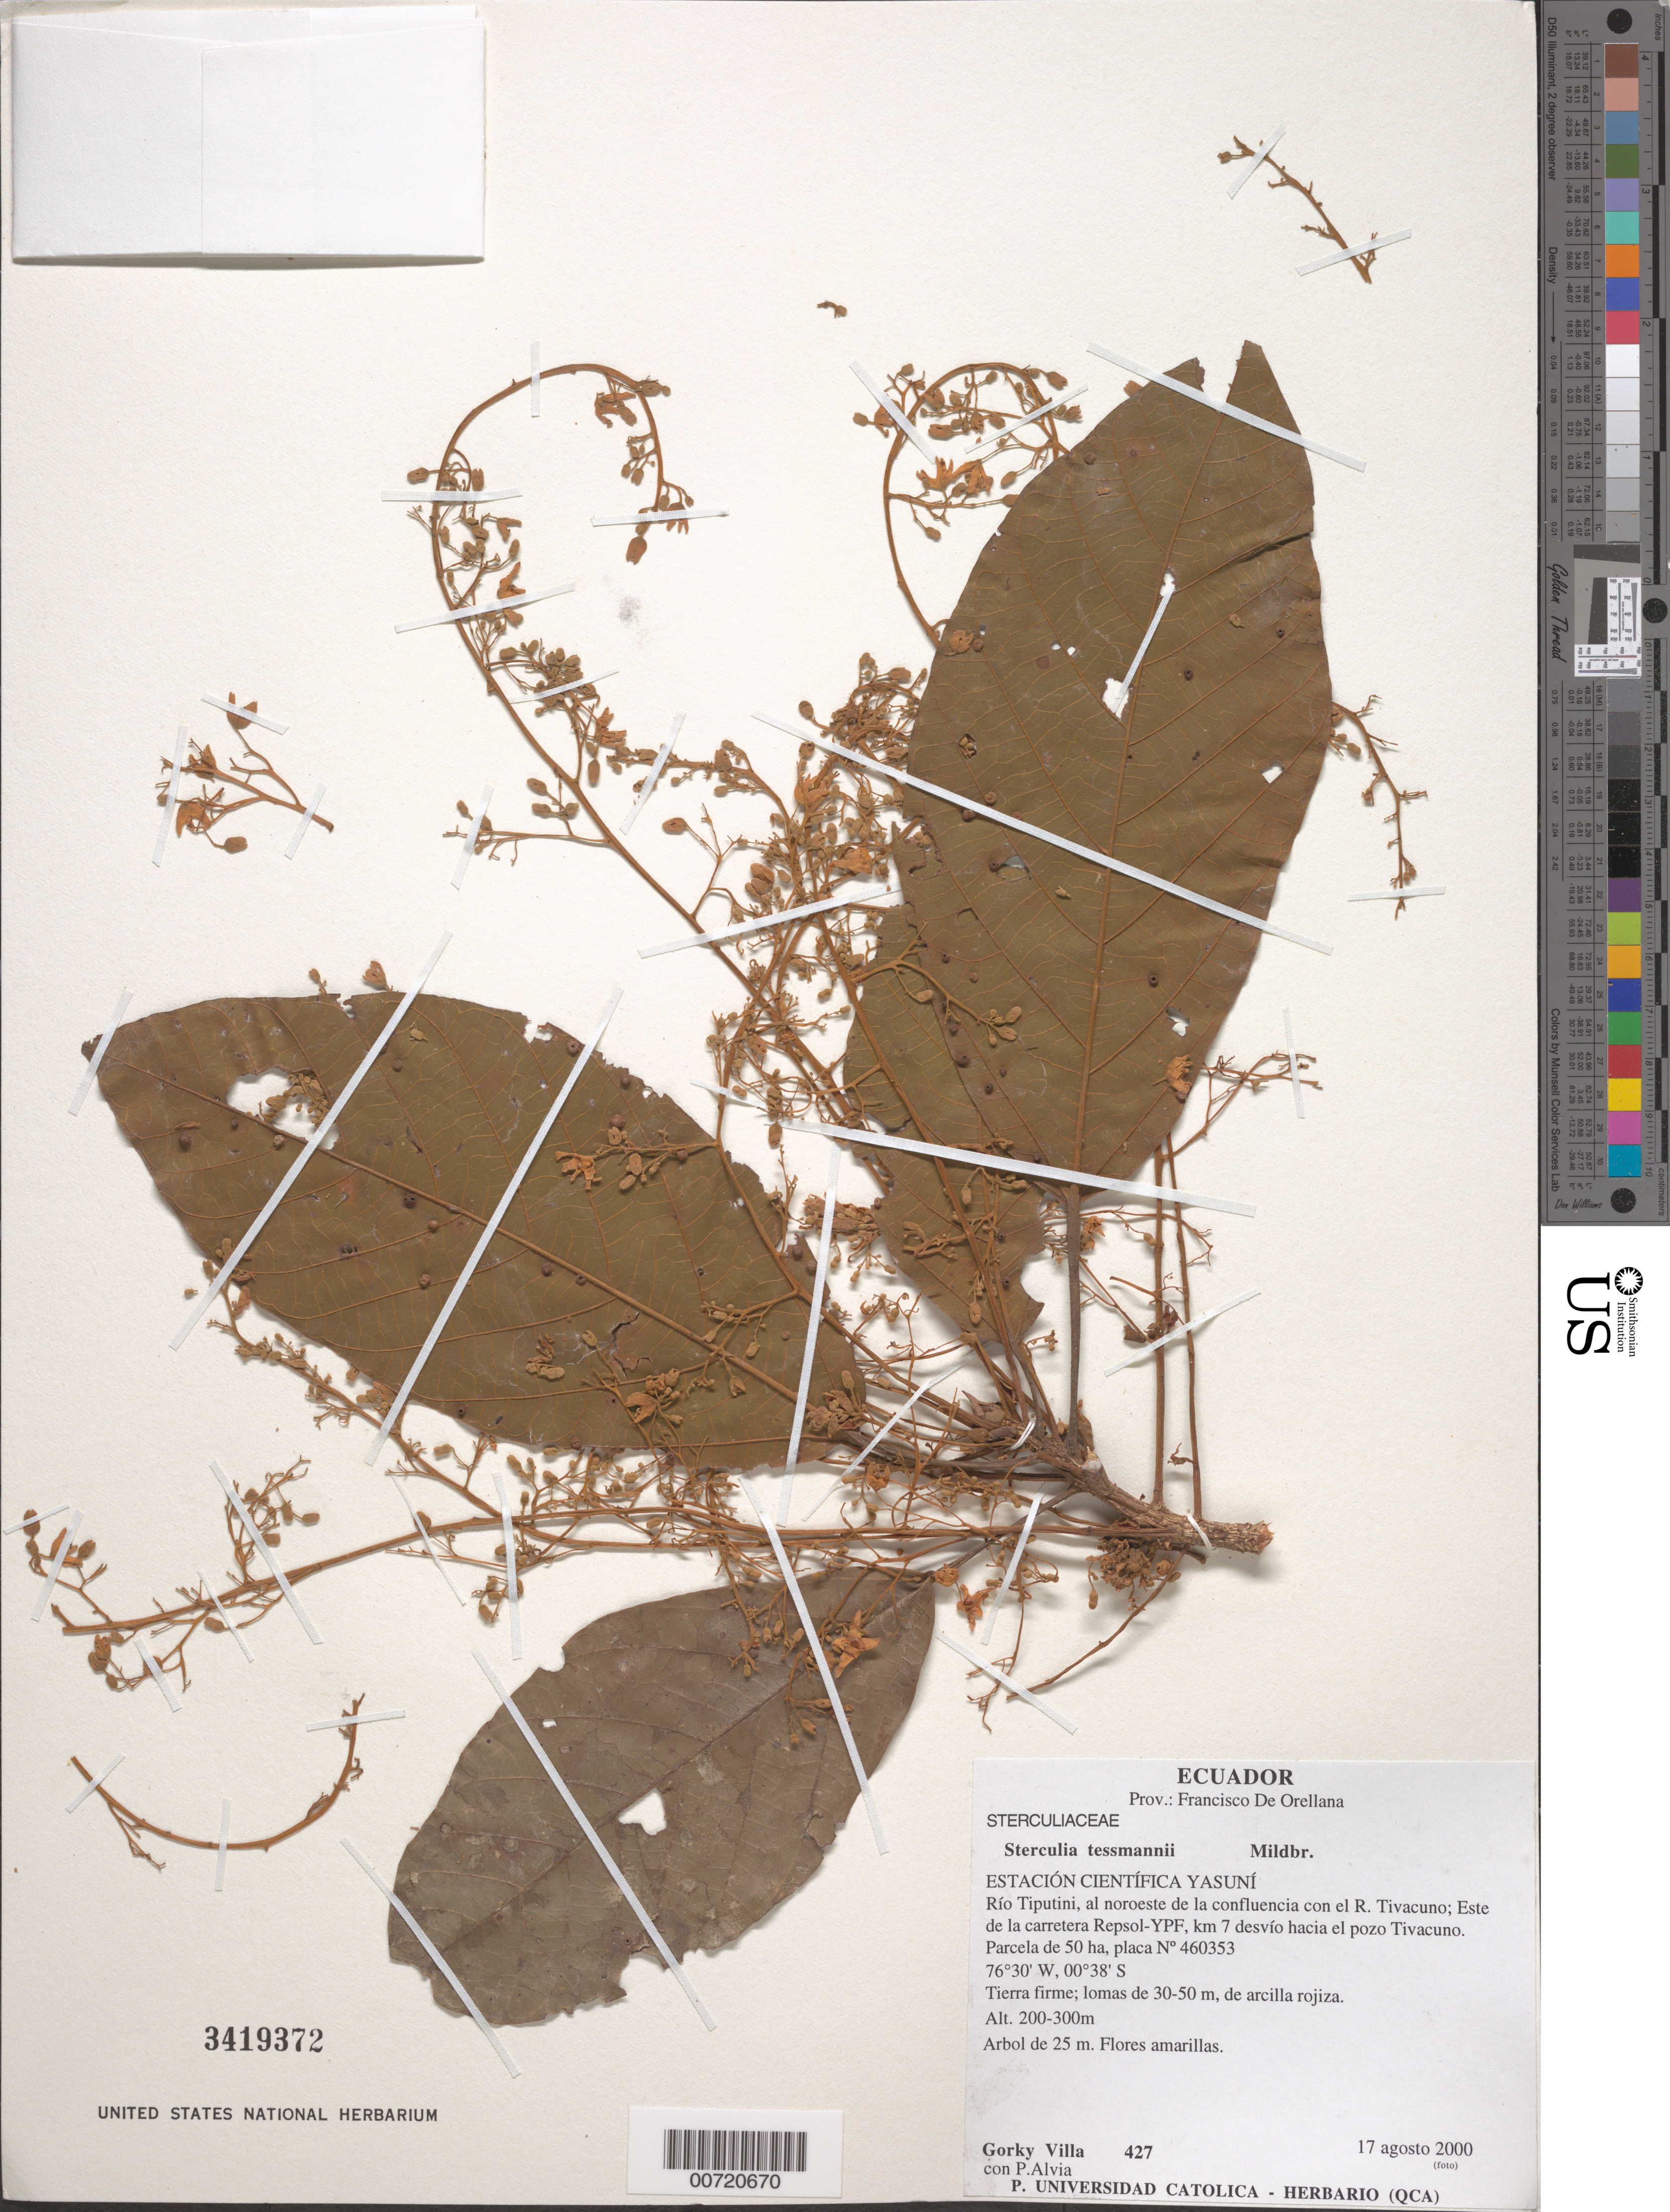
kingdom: Plantae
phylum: Tracheophyta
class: Magnoliopsida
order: Malvales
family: Malvaceae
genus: Sterculia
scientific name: Sterculia tessmannii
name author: Mildbr.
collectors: G. Villa & P. Alvia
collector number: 427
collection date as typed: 17 Aug 2000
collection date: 2000-08-17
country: Ecuador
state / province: Napo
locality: Francisco de Orellana, Estación Científica Yasuní. Río Tiputini, al noroeste de la confluencia con el R. Tivacuno; Este de la carretera Repsol-YPF, km 7 desvío hacia el pozo Tivacuno. Parcela de 50 ha, placa No. 460353.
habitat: Tierra firme; lomas de 30-50 m, de arcilla rojiza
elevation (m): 200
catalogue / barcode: US 3419372